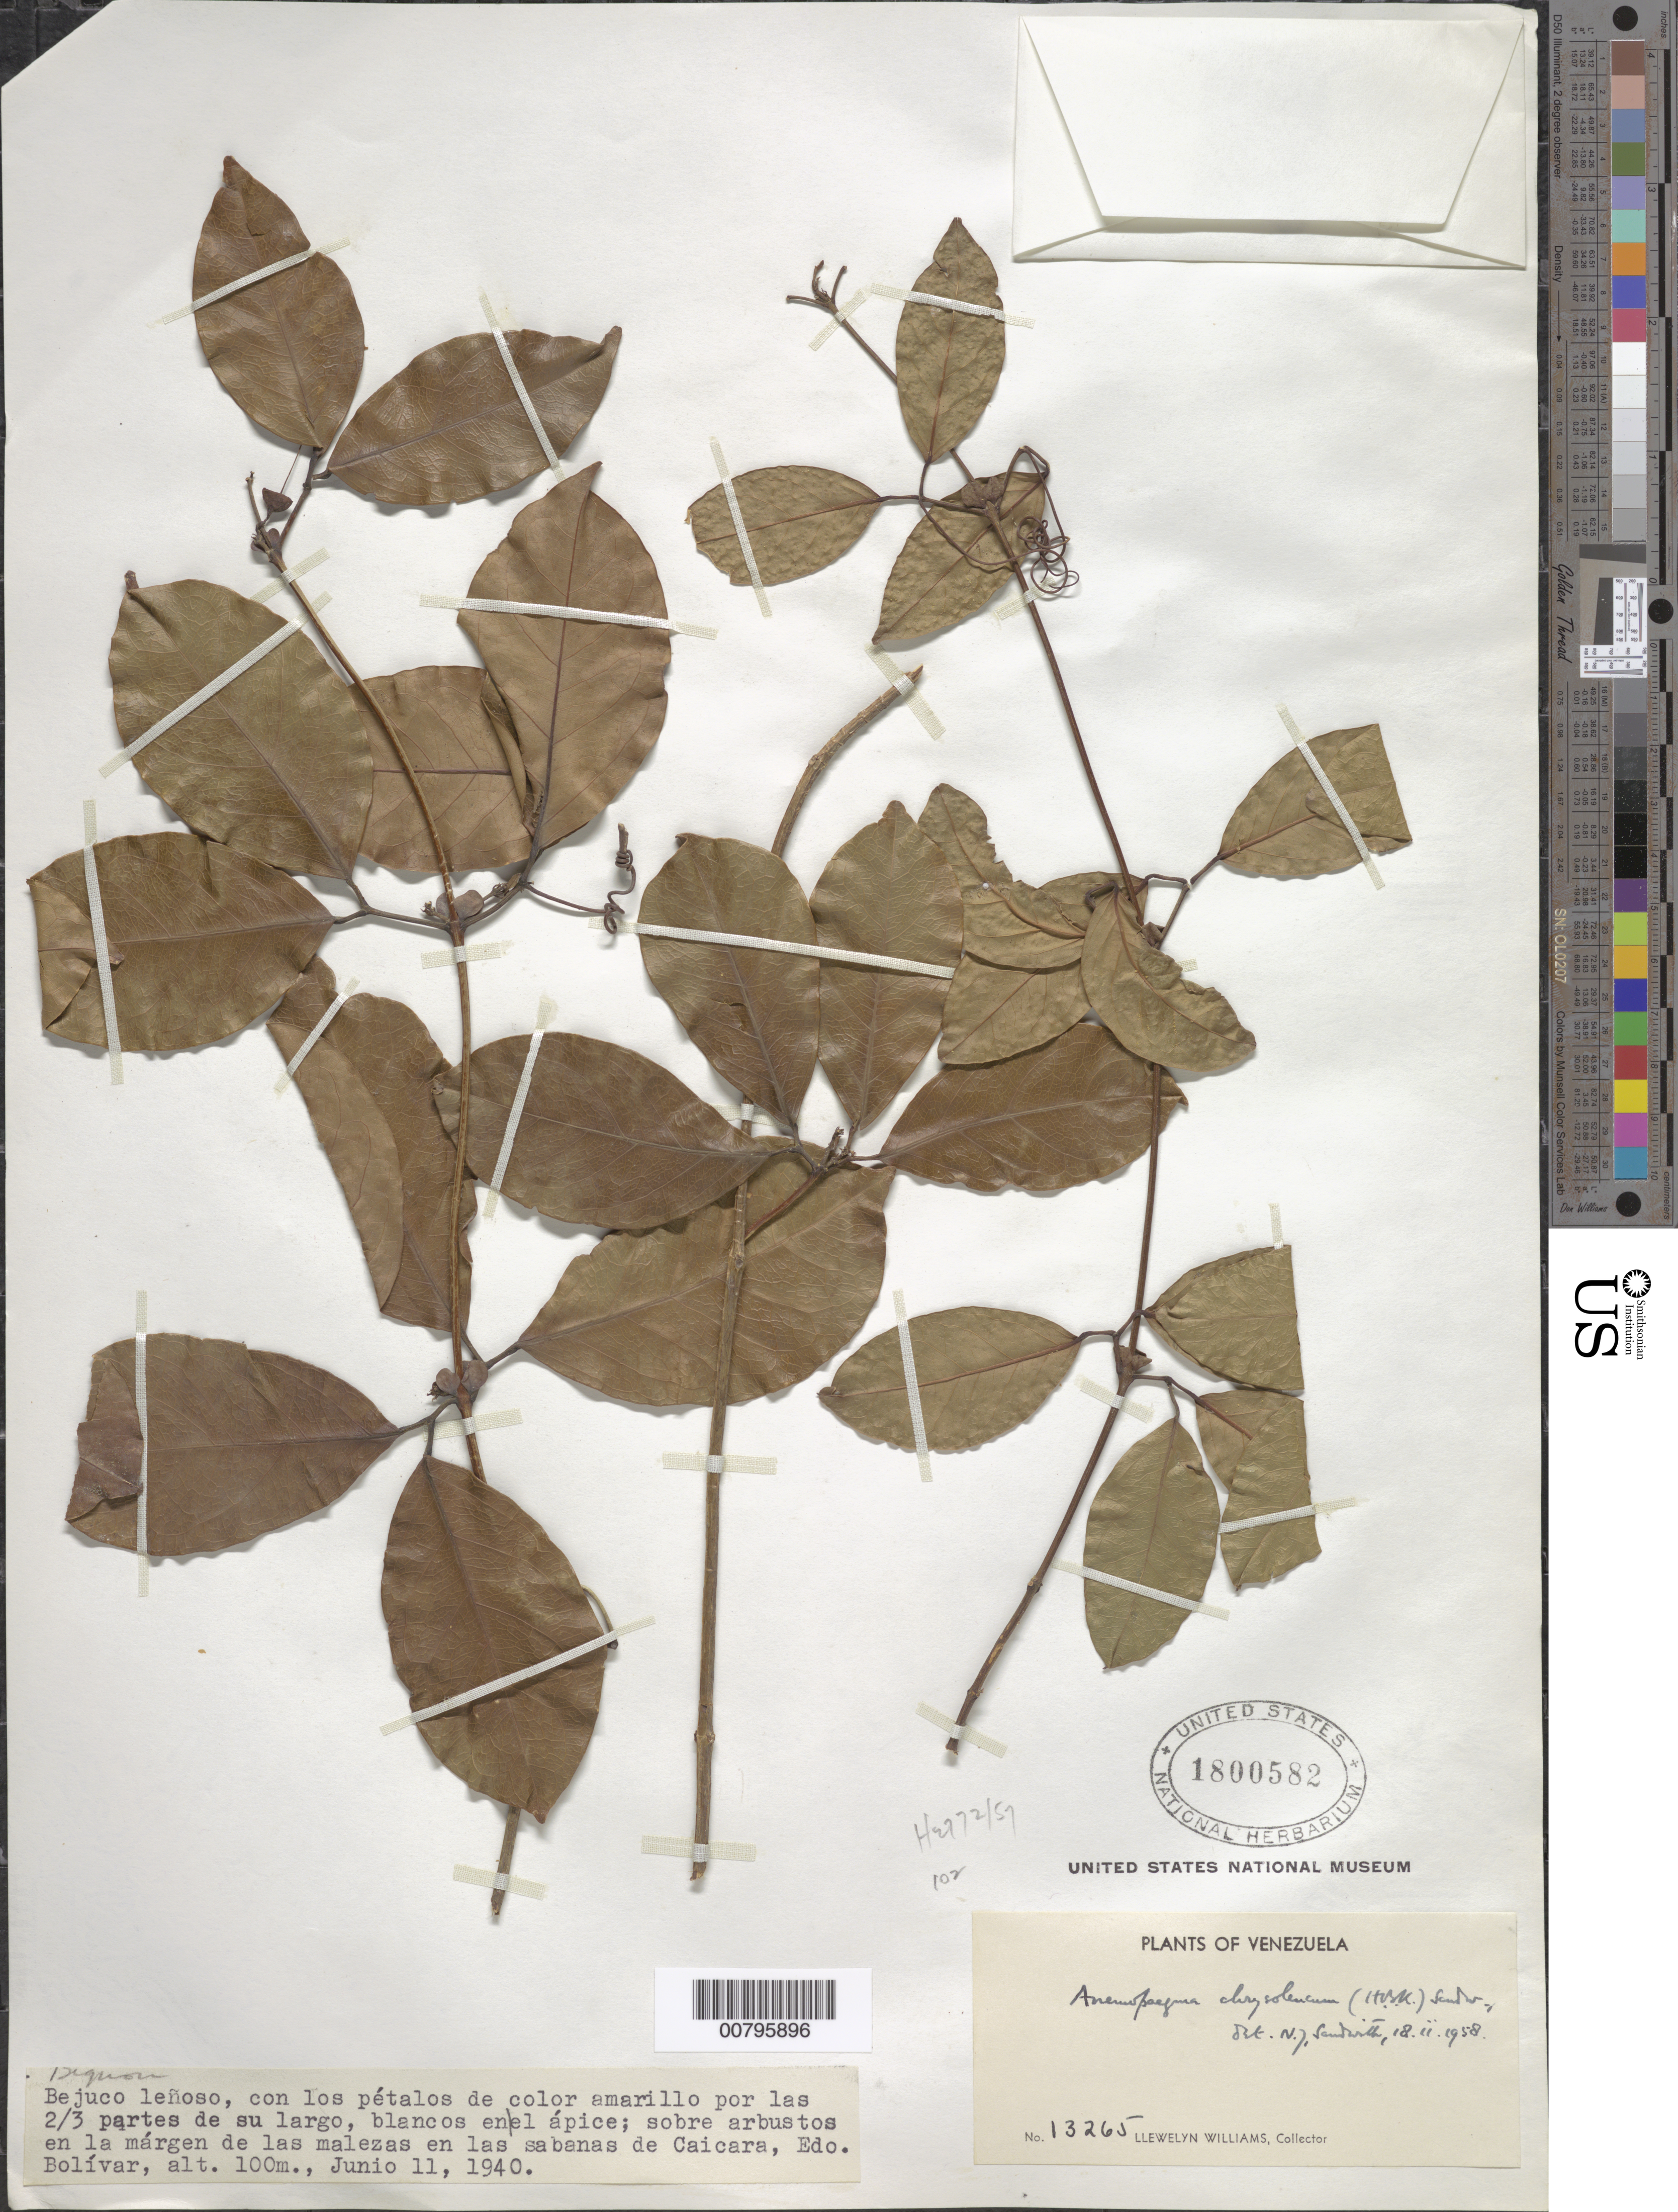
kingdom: Plantae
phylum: Tracheophyta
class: Magnoliopsida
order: Lamiales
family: Bignoniaceae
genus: Anemopaegma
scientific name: Anemopaegma chrysoleucum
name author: (Kunth) Sandwith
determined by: Sandwith, N. Y.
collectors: Ll. Williams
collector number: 13265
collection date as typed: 11-Jun-40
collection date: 1940-06-11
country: Venezuela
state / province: Bolívar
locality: Caicara, Medio Orinoco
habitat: Margen de las malezas en la sabana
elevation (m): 100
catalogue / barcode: US 1800582